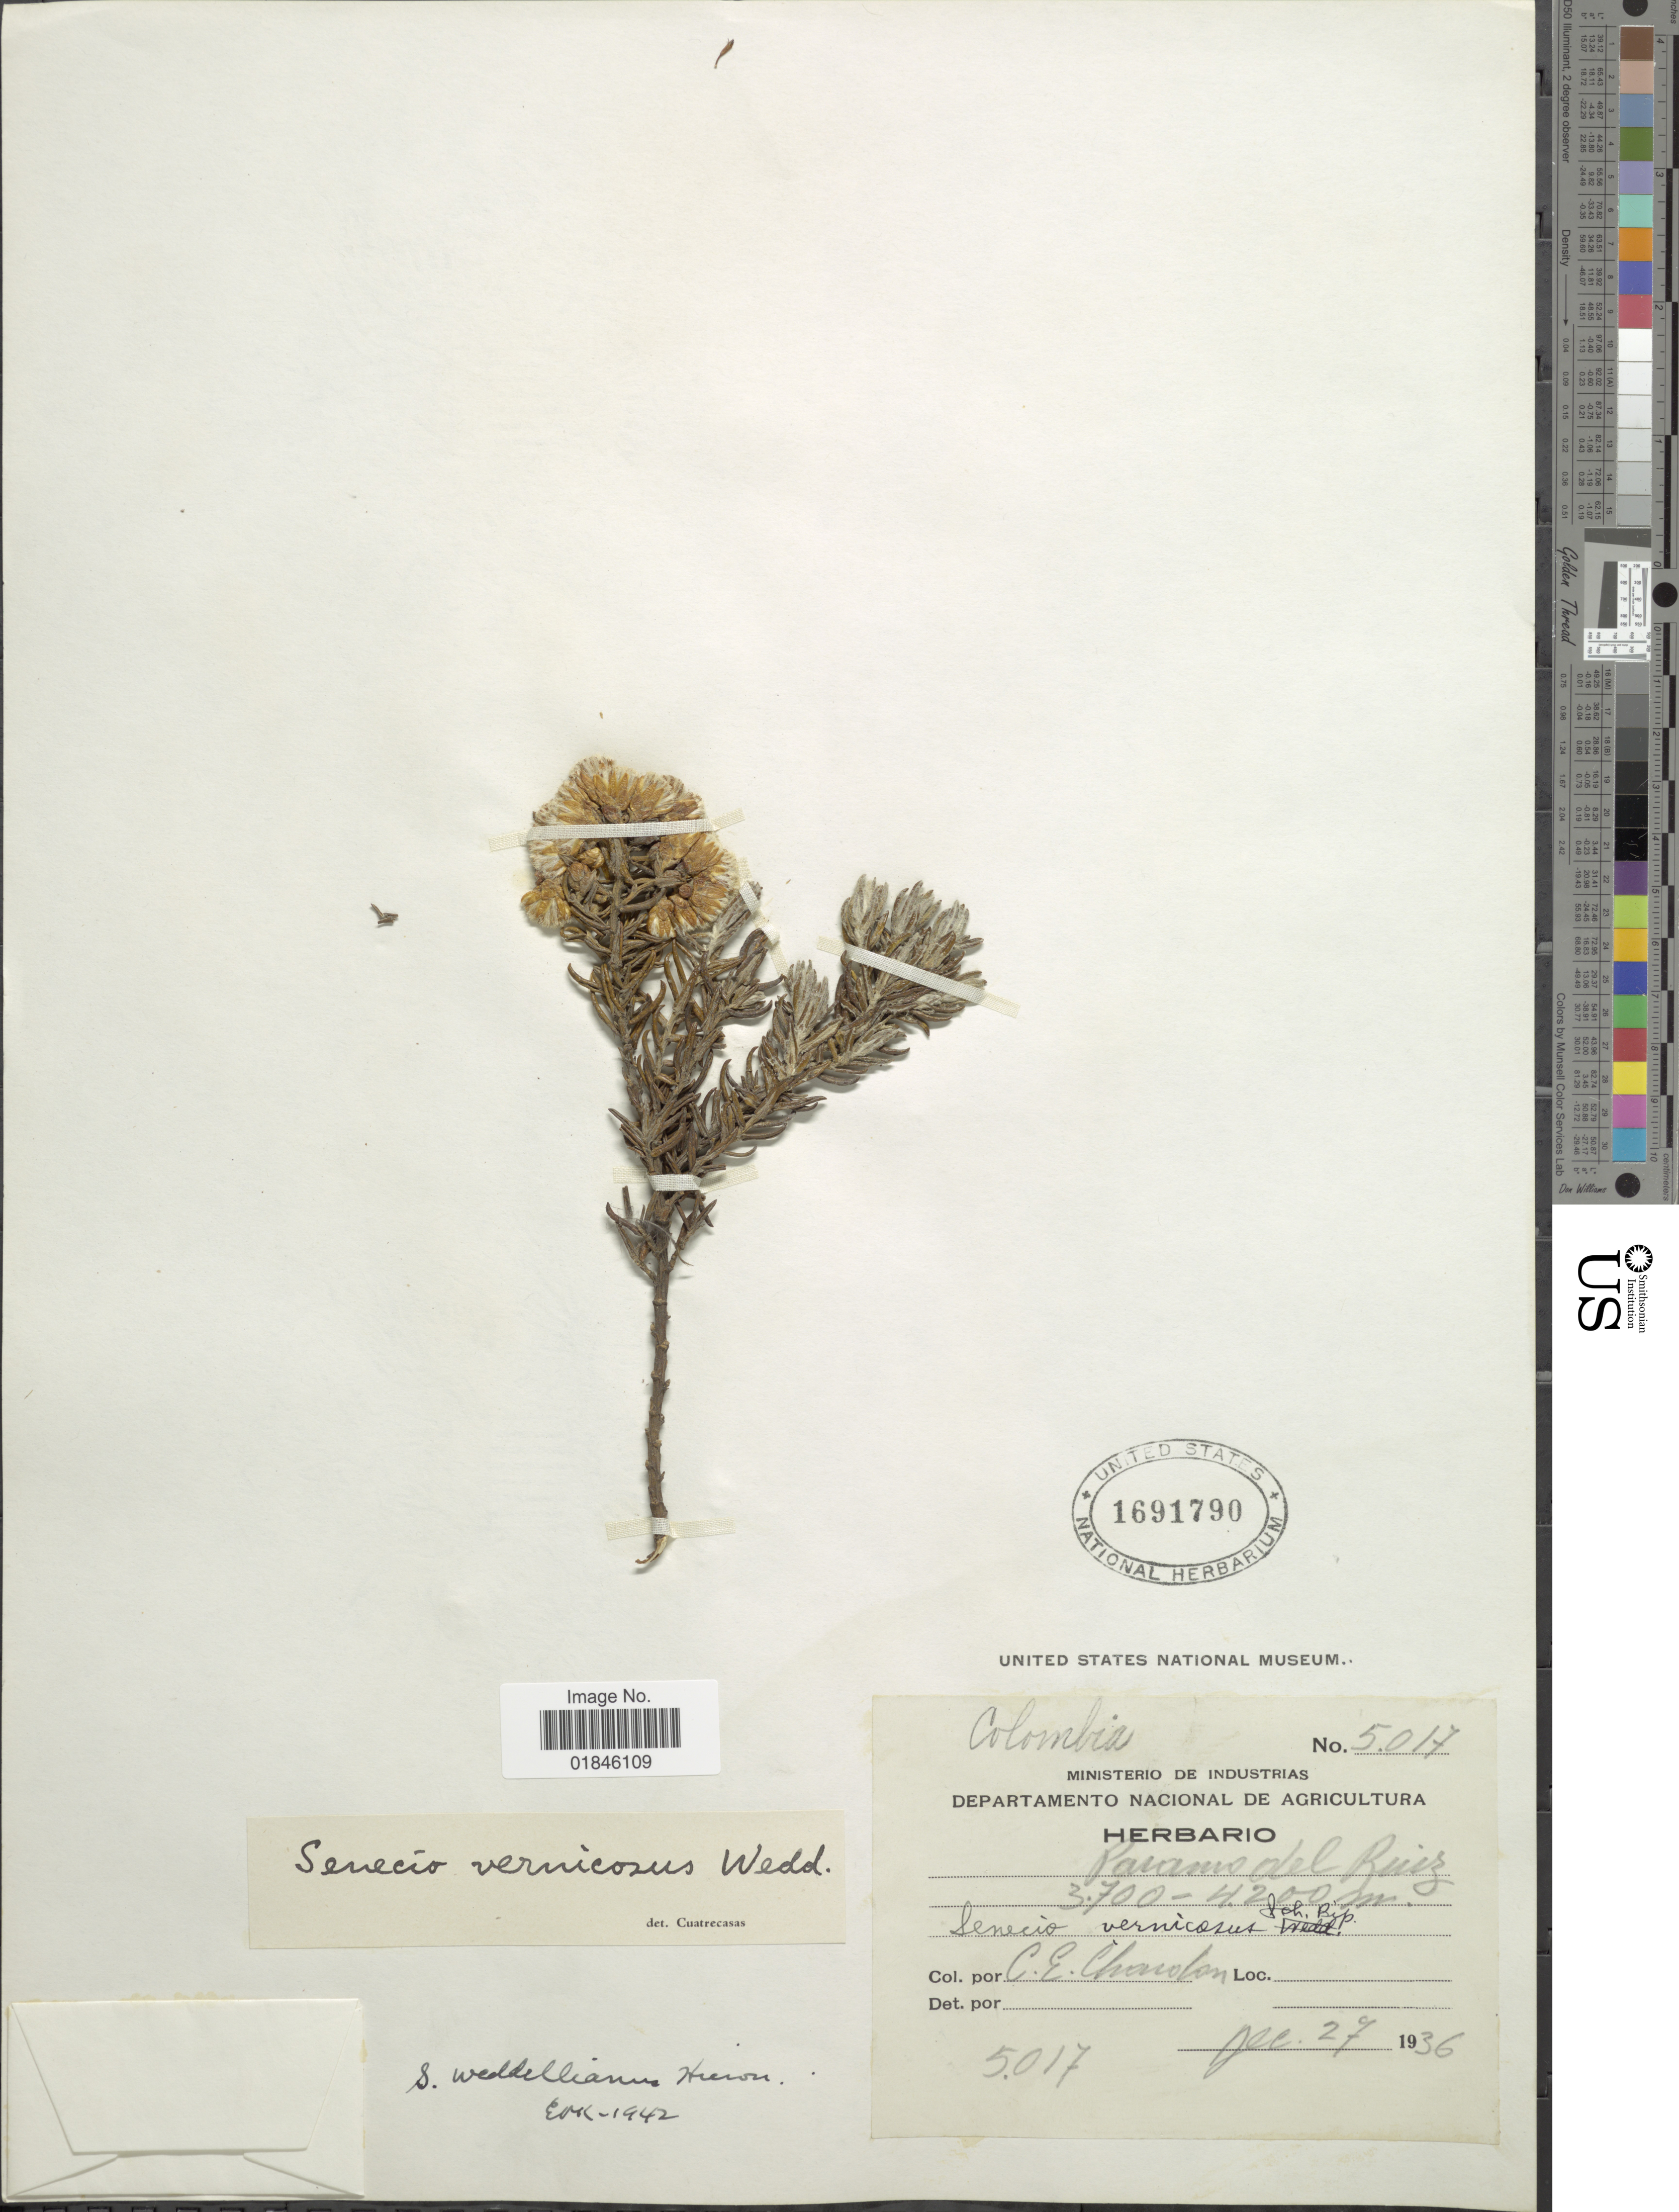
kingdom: Plantae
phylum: Tracheophyta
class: Magnoliopsida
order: Asterales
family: Asteraceae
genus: Pentacalia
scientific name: Pentacalia vernicosa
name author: (Sch. Bip. ex Wedd.) Cuatrec.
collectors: C. Chendon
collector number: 5017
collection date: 1936-12-27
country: Colombia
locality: Paramo del Ruiz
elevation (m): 3700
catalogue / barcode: US 1691790